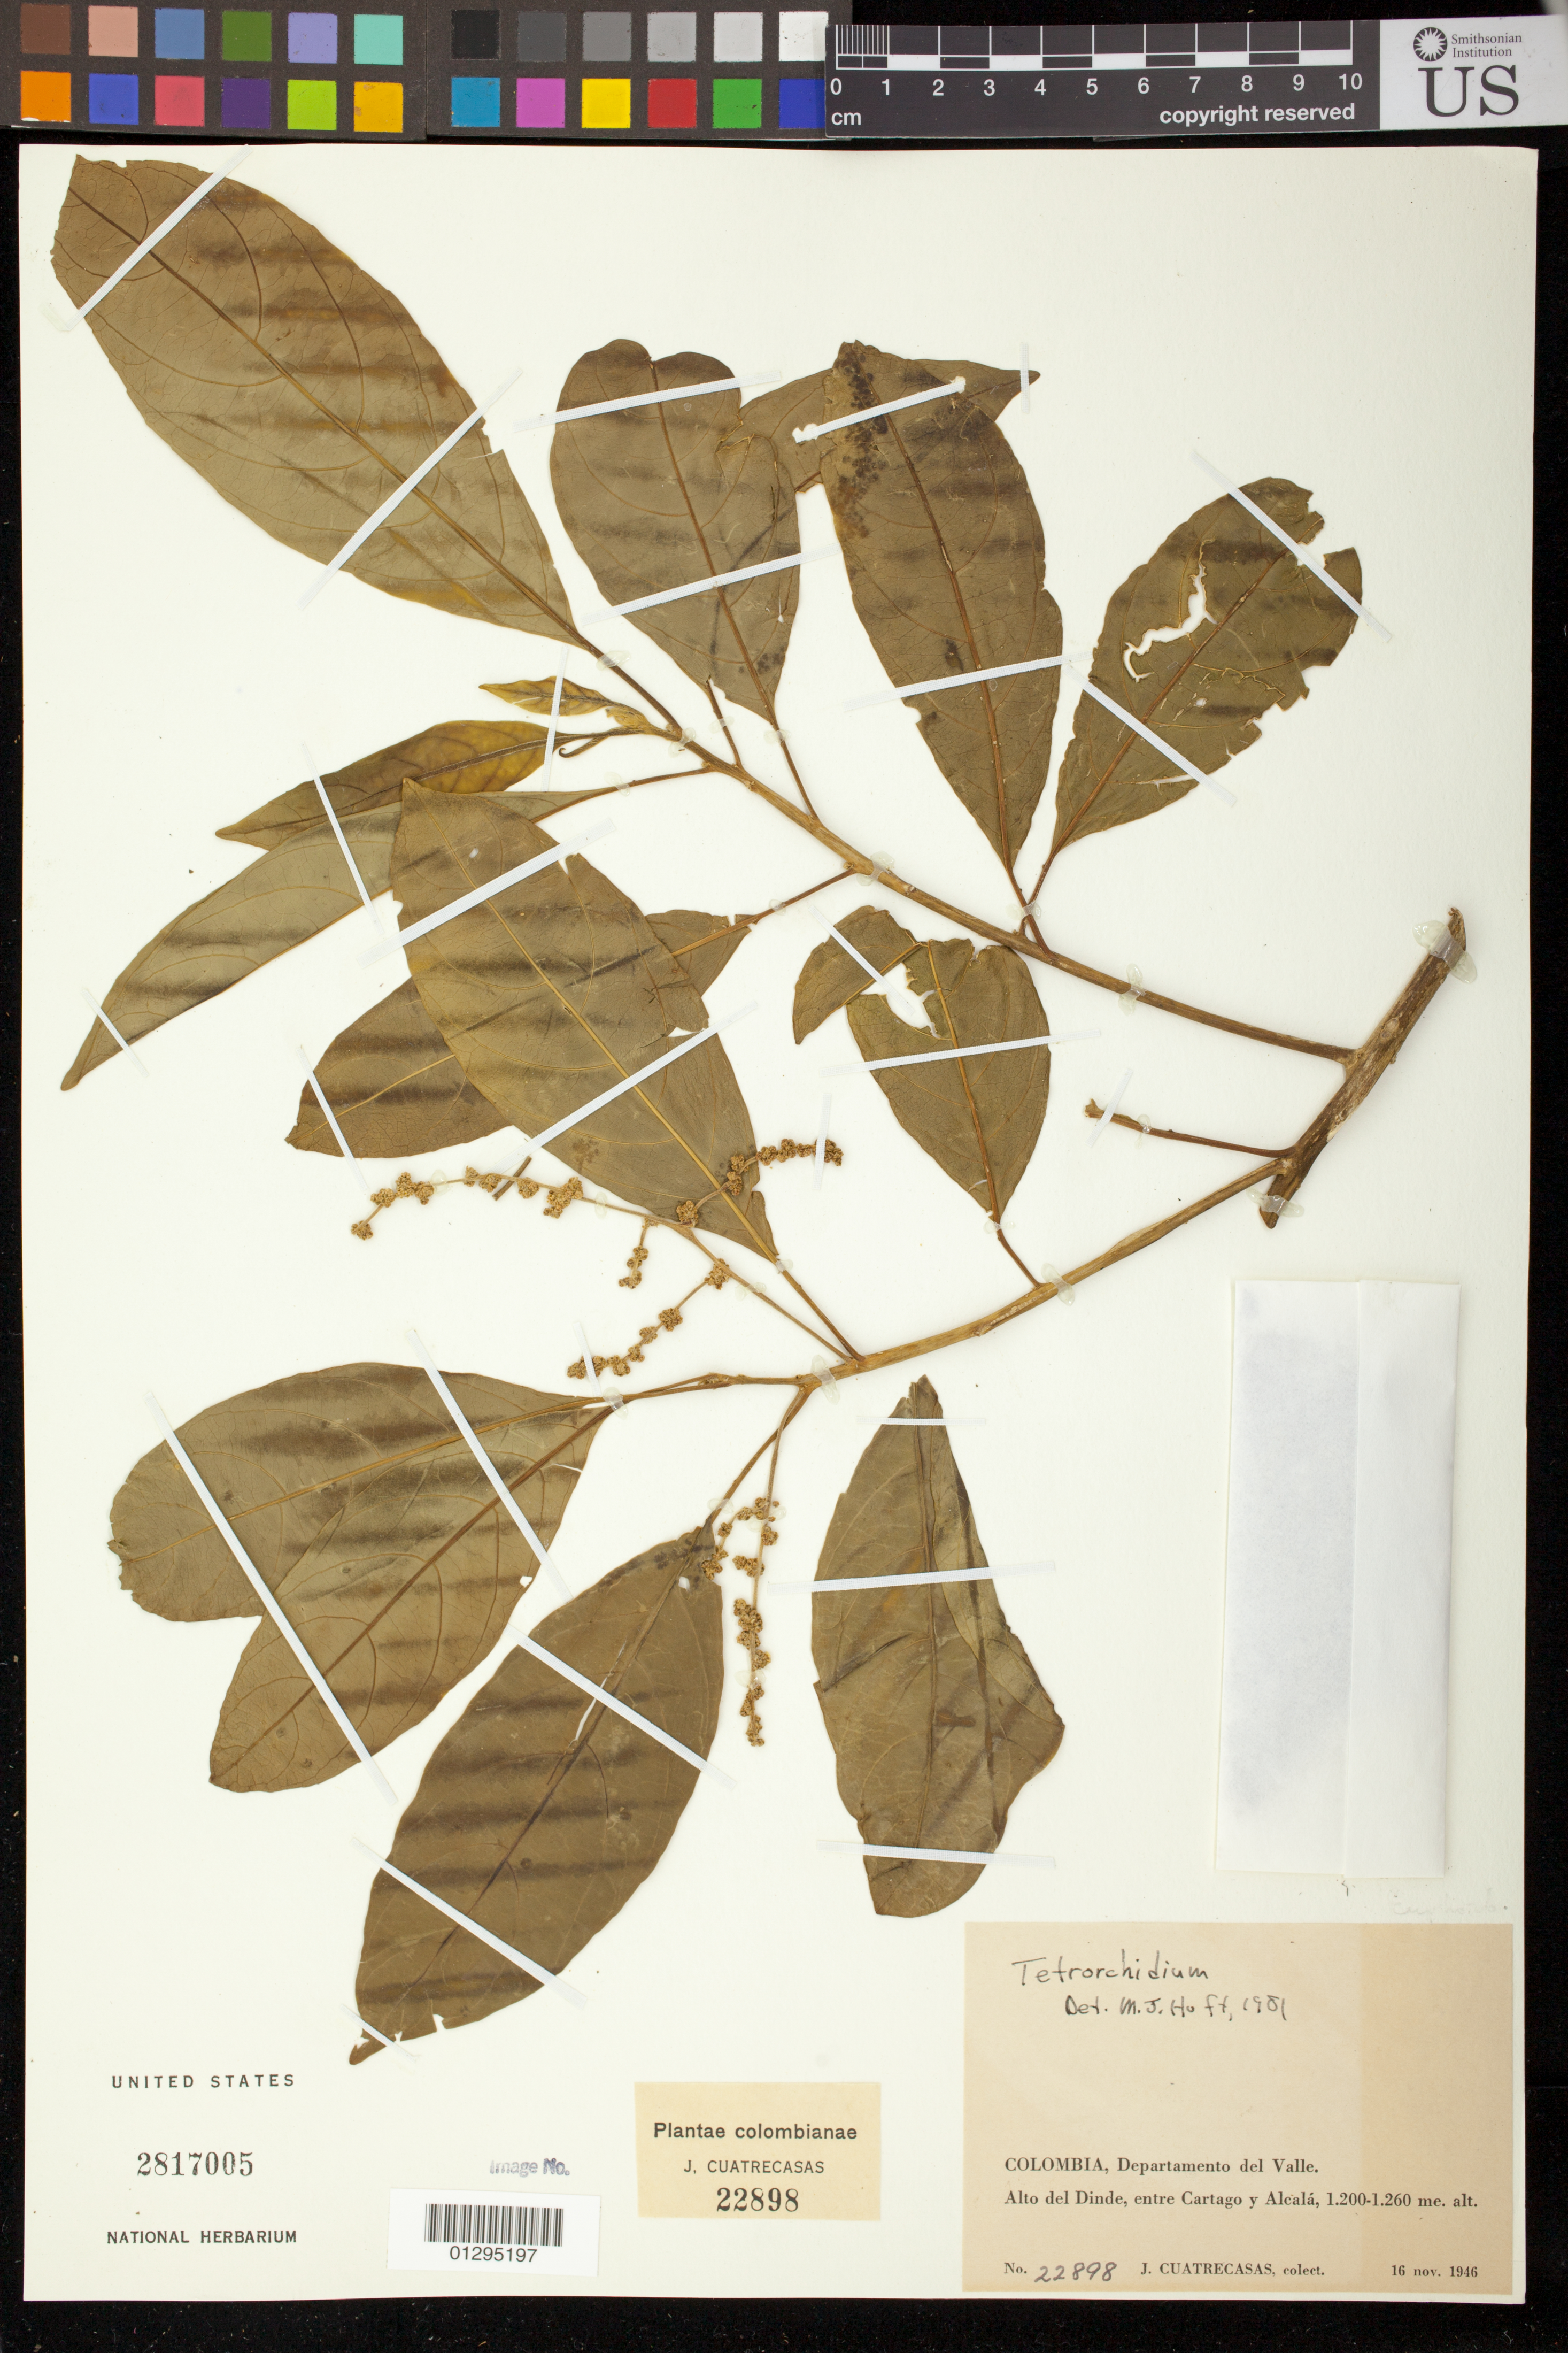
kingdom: Plantae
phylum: Tracheophyta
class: Magnoliopsida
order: Malpighiales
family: Euphorbiaceae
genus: Tetrorchidium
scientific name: Tetrorchidium sp.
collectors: J. Cuatrecasas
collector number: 22898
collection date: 1946-11-16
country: Colombia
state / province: Valle del Cauca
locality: Alto del Dinde, entre Cartago y Alcala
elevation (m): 1200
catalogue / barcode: US 2817005